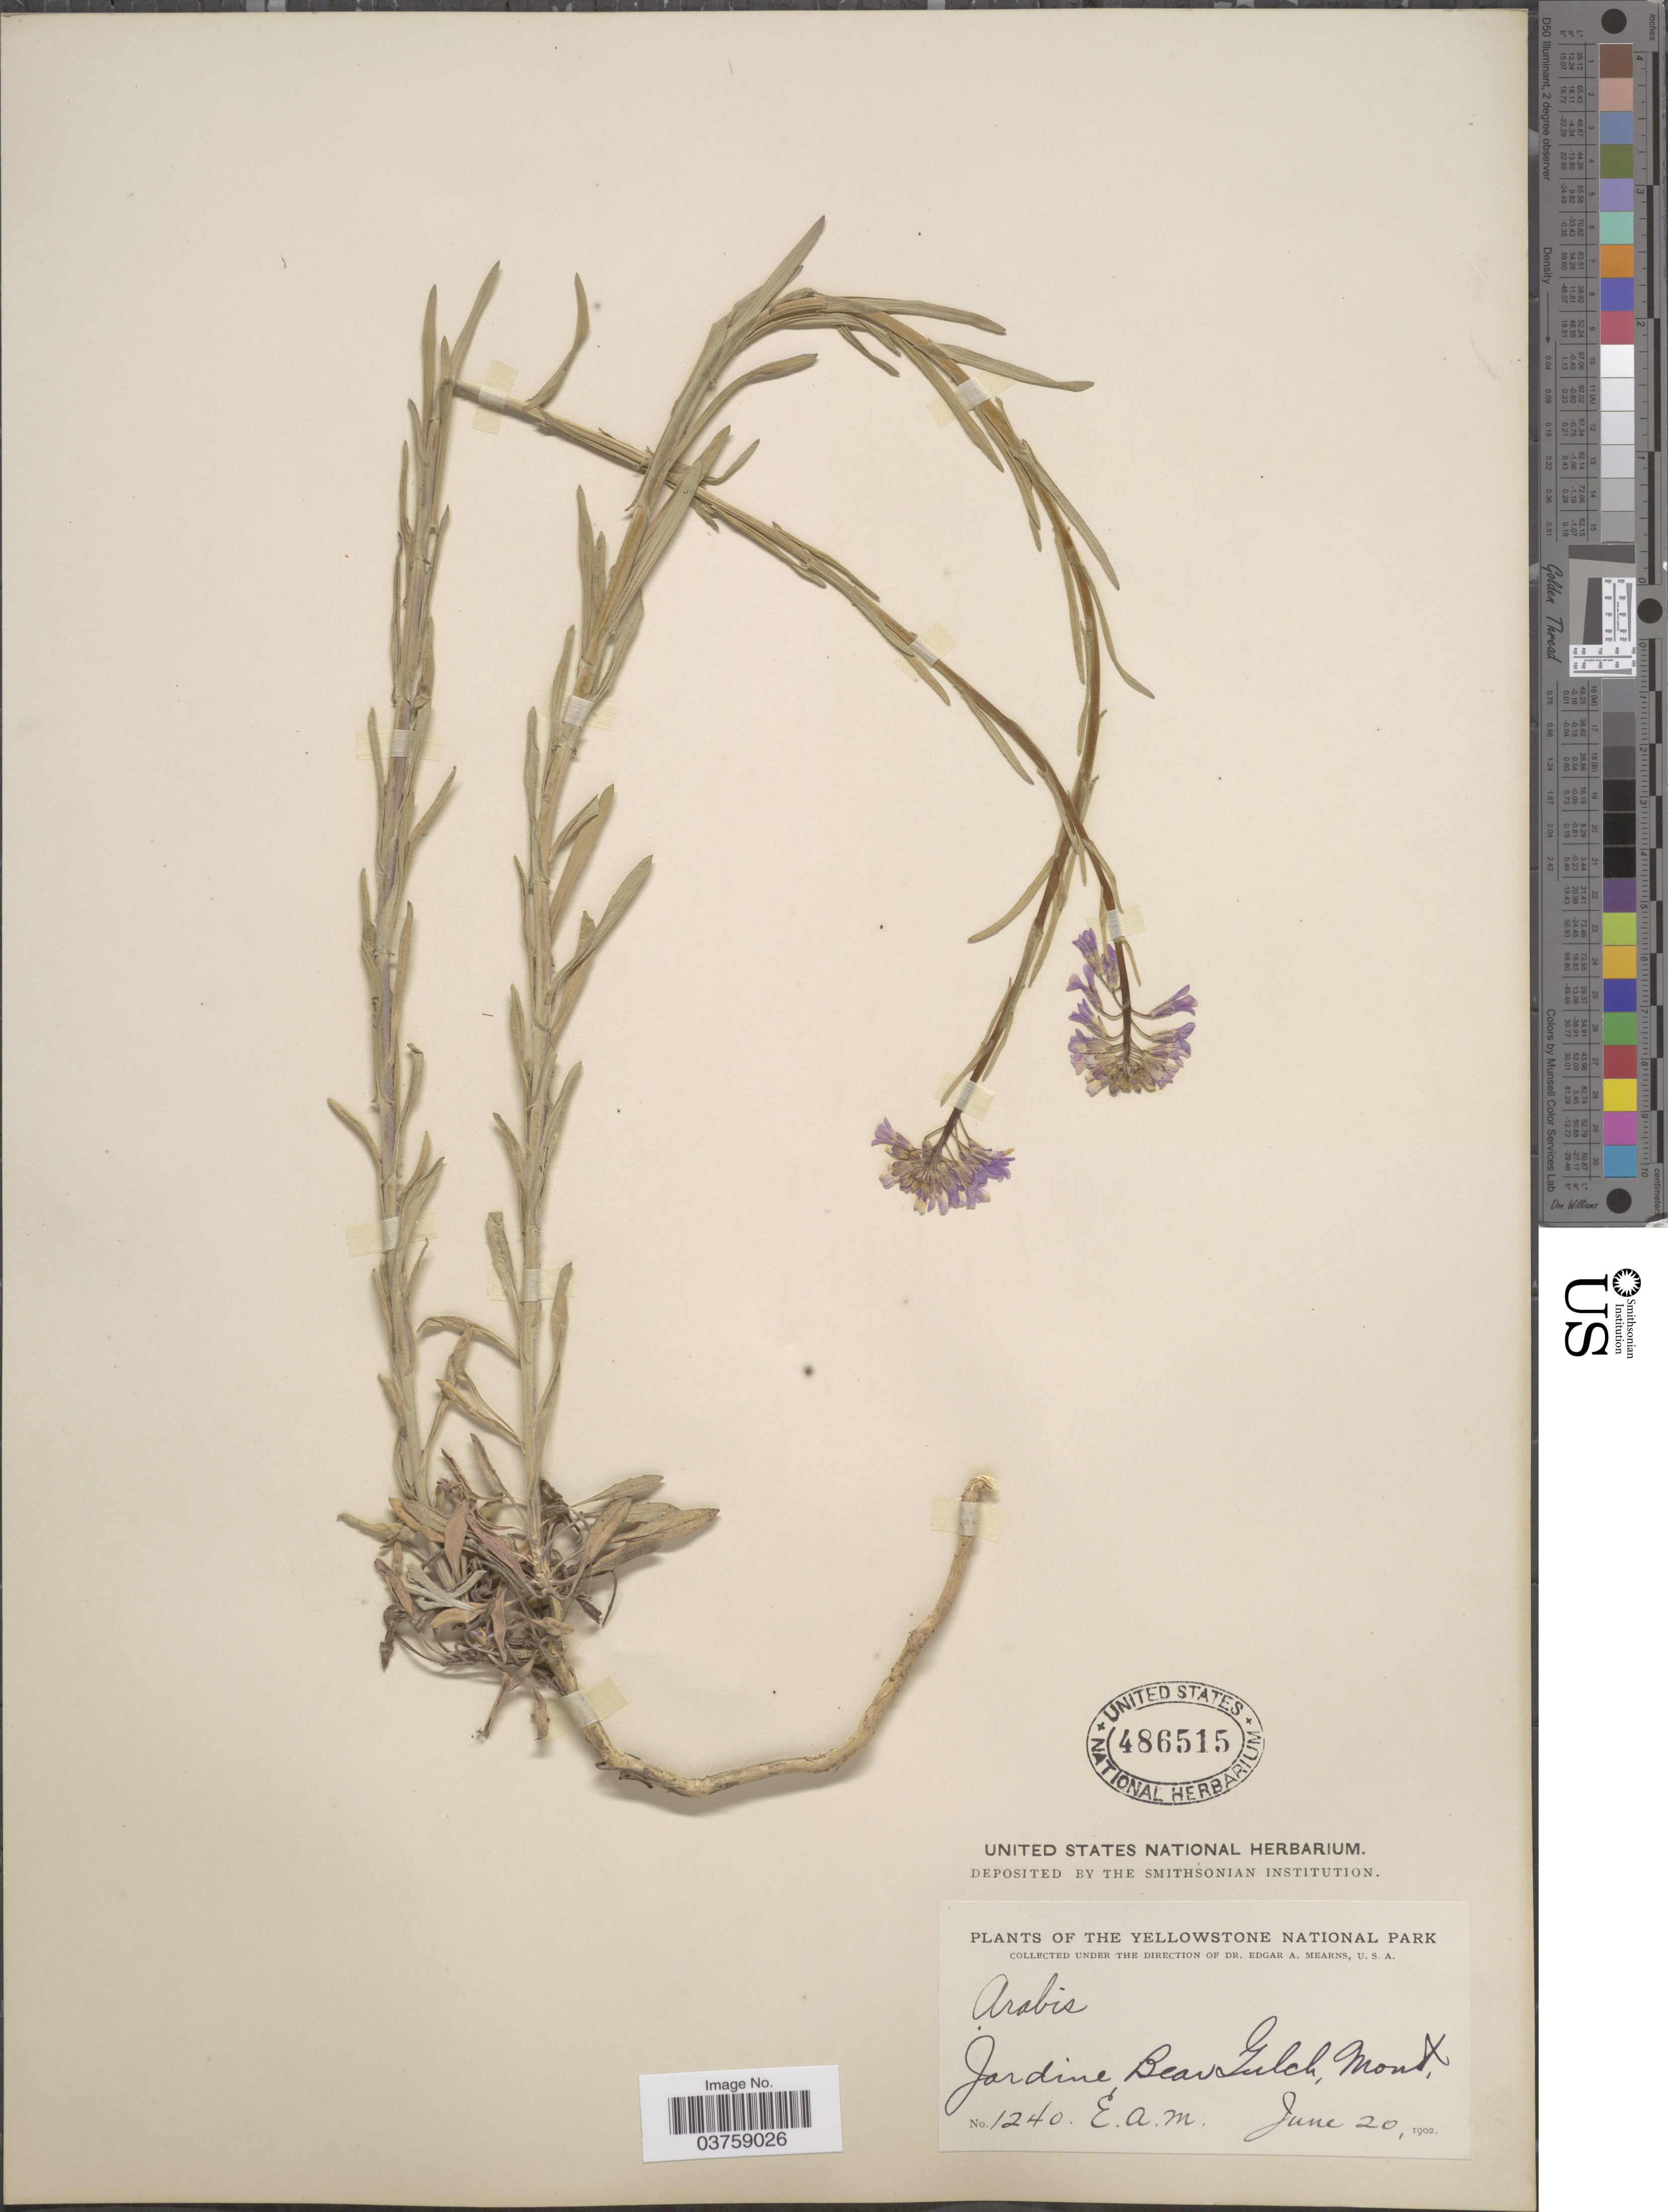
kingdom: Plantae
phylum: Tracheophyta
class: Magnoliopsida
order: Brassicales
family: Brassicaceae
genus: Arabis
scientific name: Arabis sparsiflora var. subvillosa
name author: (S. Watson) Rollins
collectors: E. A. Mearns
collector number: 1240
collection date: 1902-06-20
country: United States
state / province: Montana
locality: The Yellowstone National Park. Jardine Bear Gulch.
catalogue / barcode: US 486515